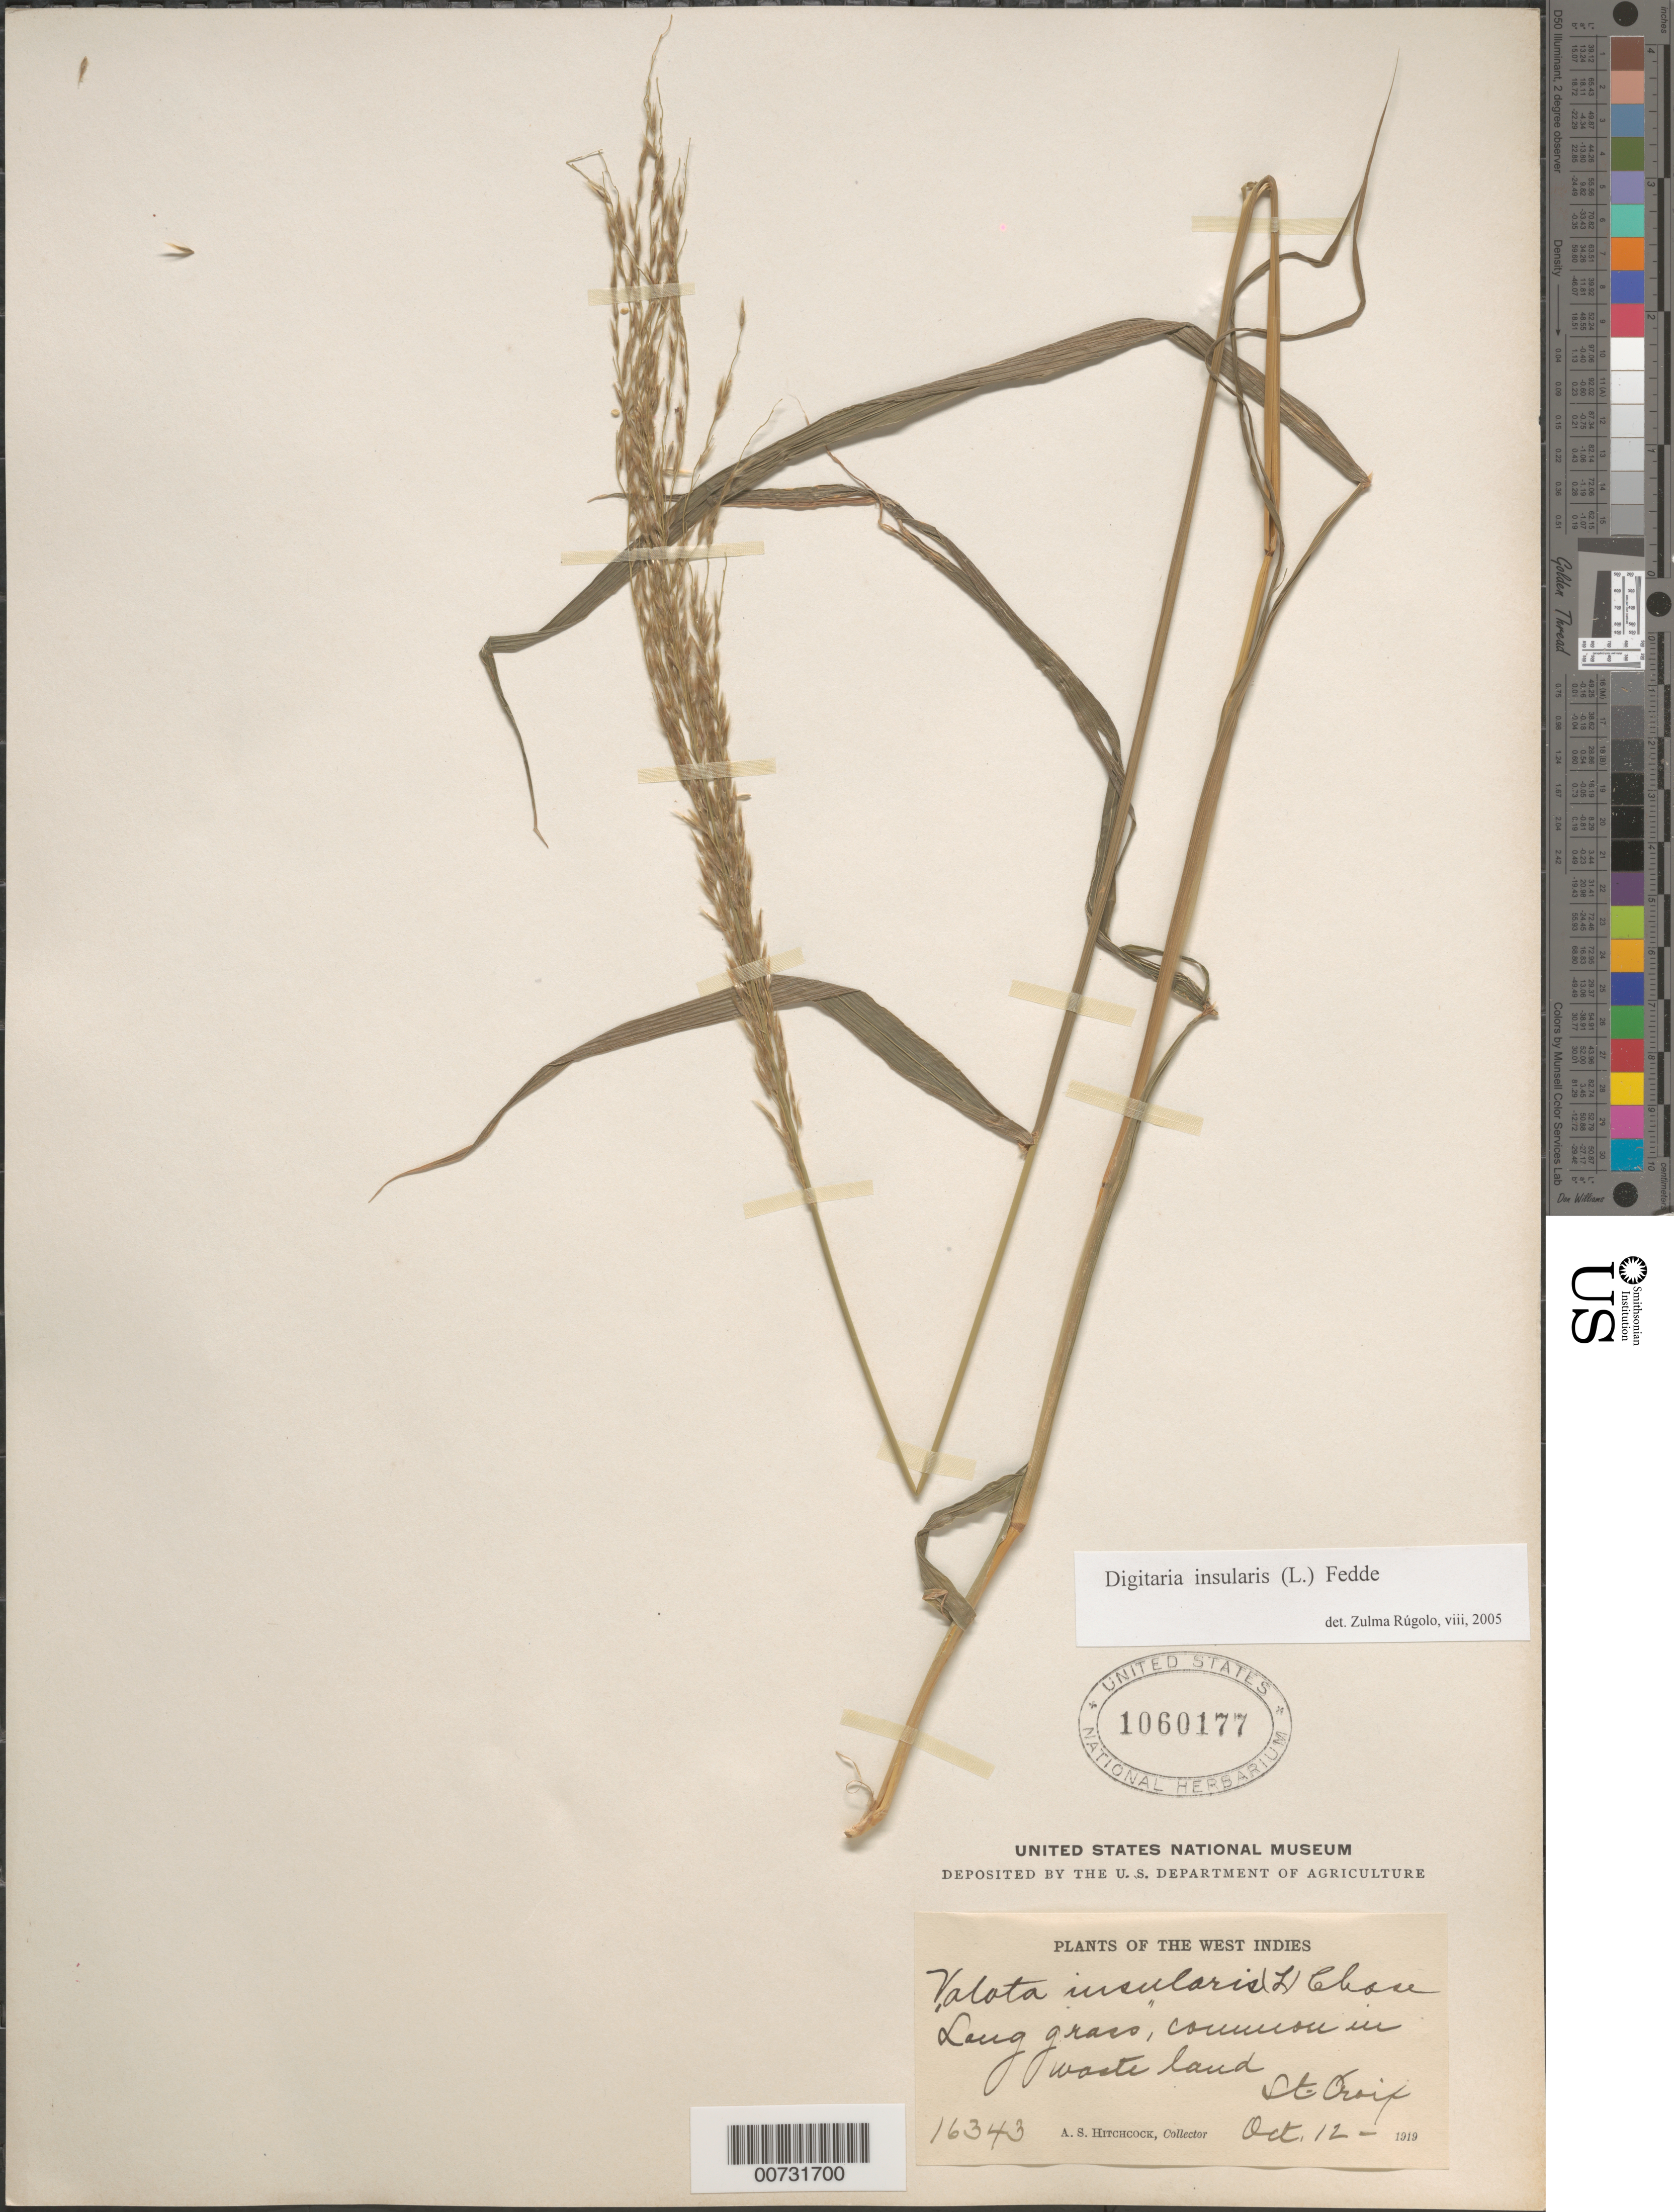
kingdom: Plantae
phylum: Tracheophyta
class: Liliopsida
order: Poales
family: Poaceae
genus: Digitaria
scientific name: Digitaria insularis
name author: (L.) Mez ex Ekman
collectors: A. S. Hitchcock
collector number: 16343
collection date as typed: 12 Oct 1919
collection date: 1919-10-12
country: U.S. Virgin Islands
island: St. Croix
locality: St. Croix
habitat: Waste land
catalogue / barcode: US 1060177